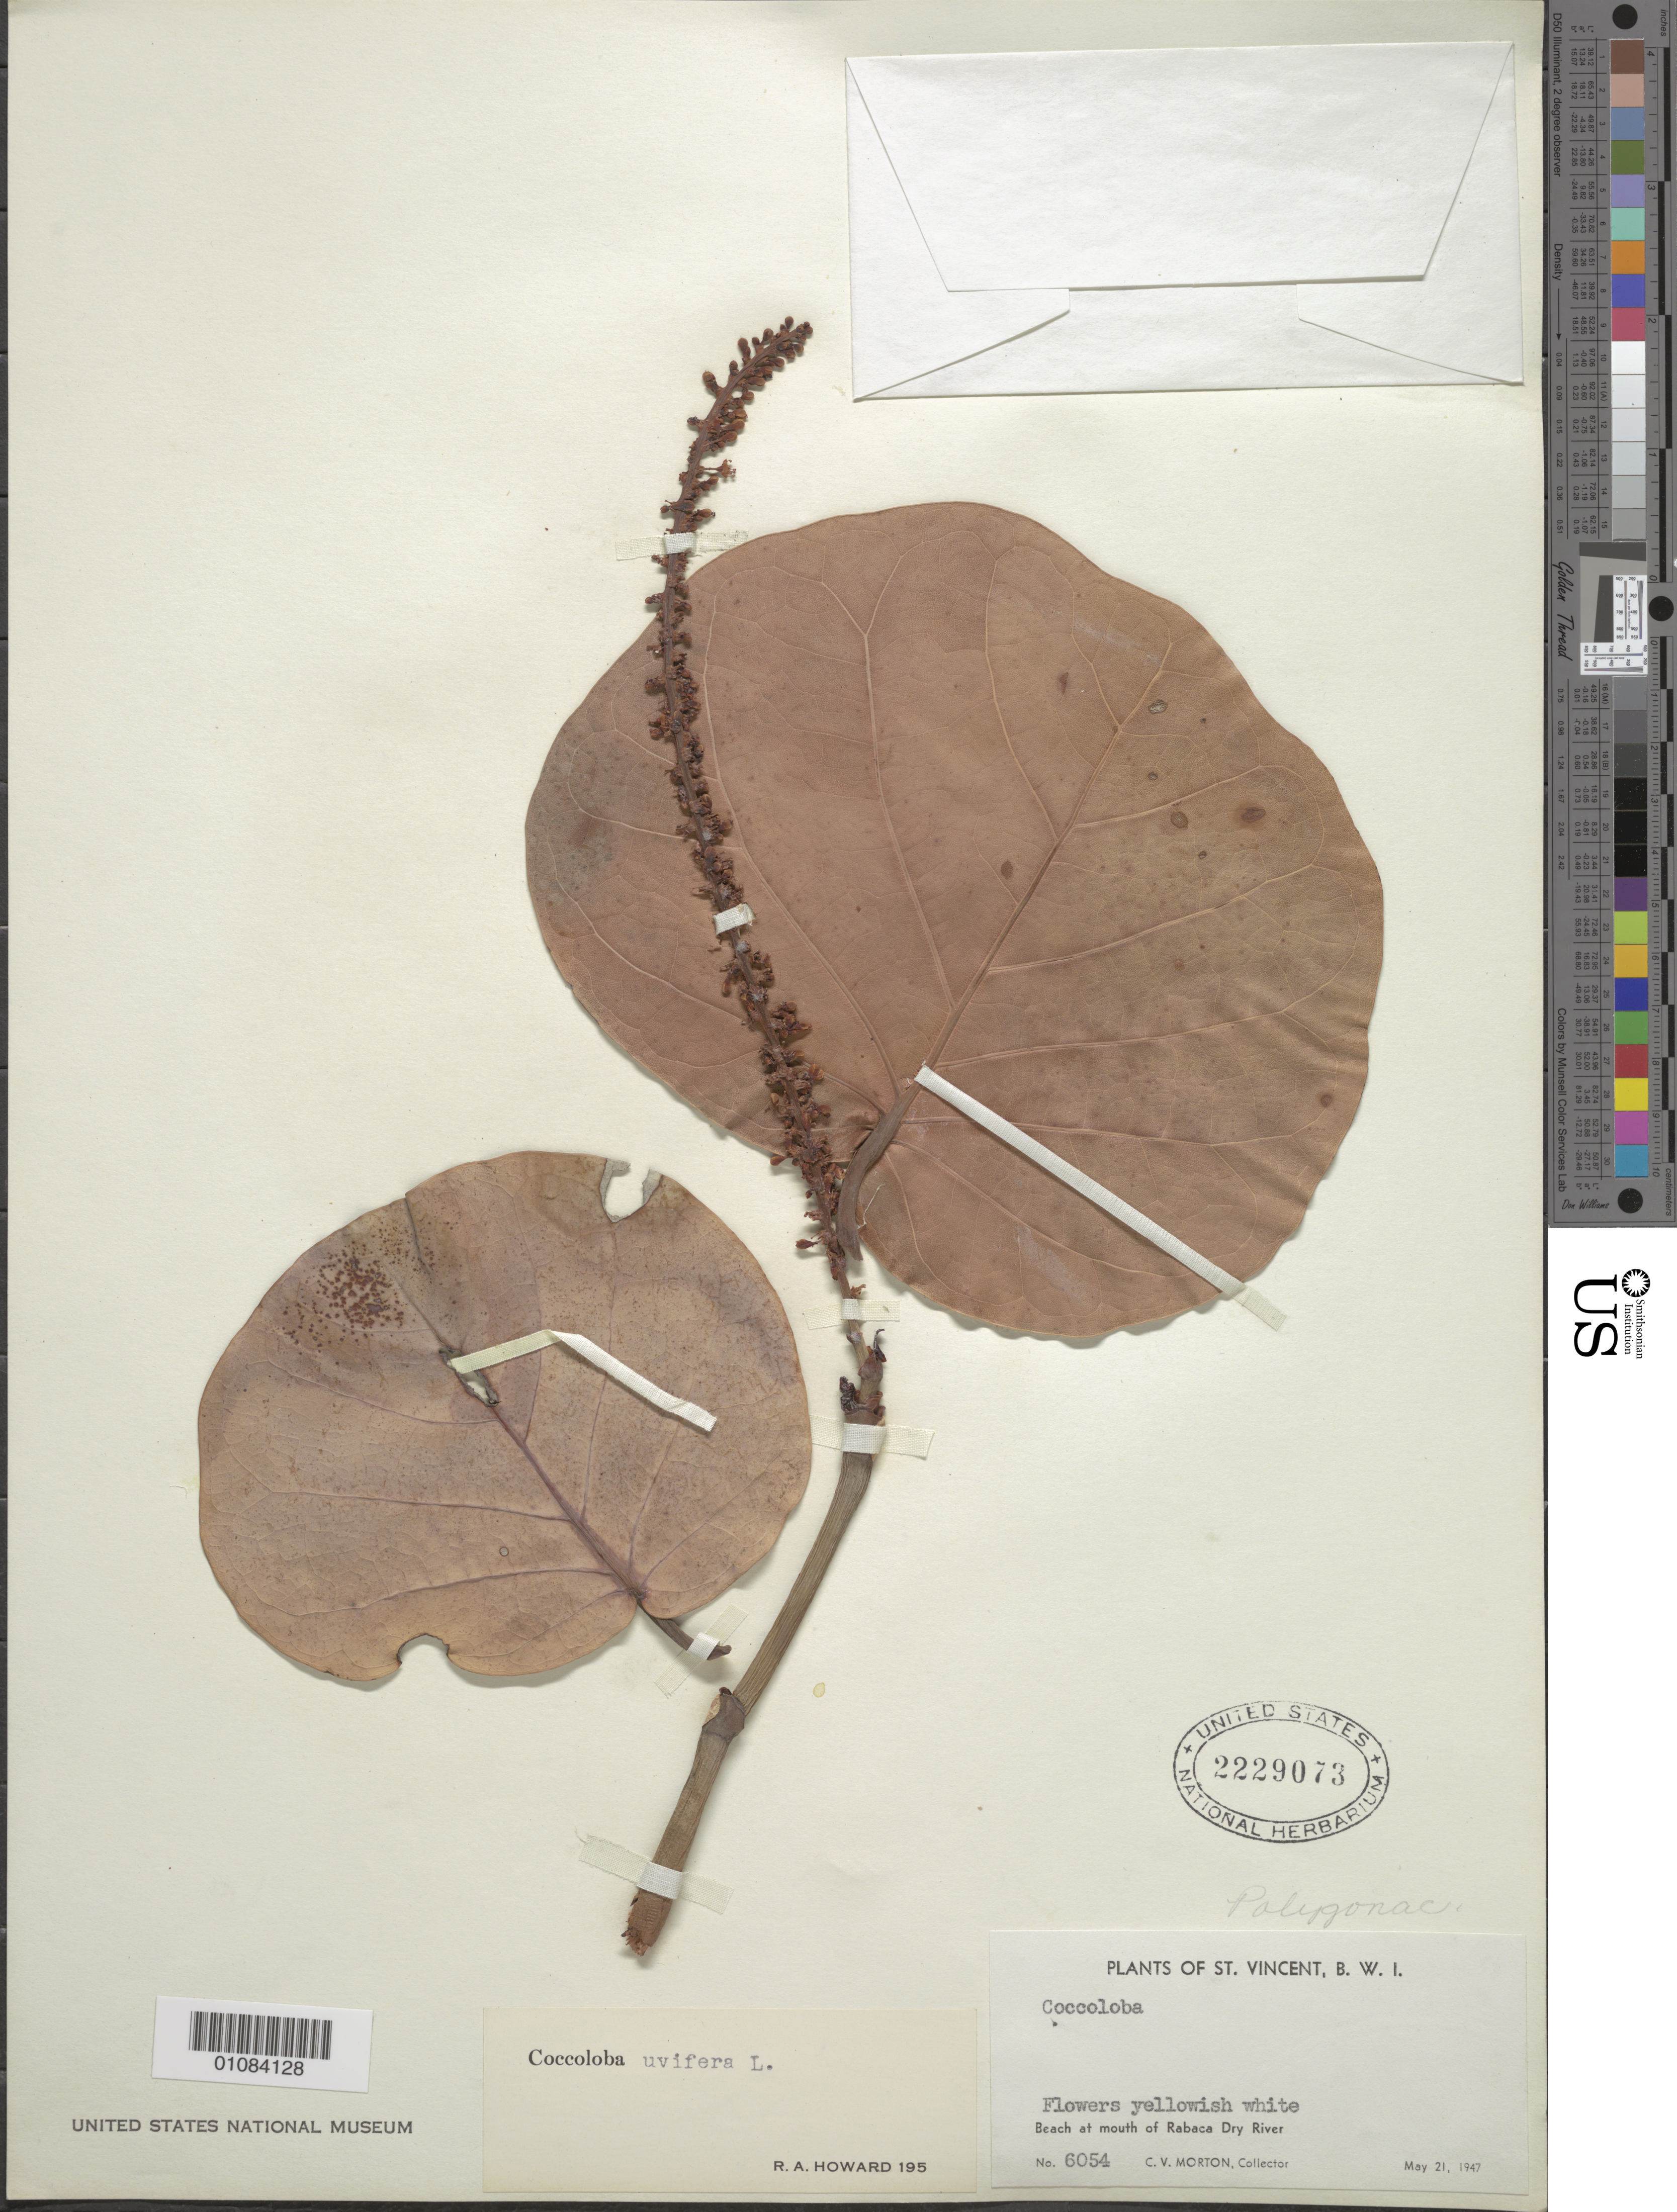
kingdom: Plantae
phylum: Tracheophyta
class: Magnoliopsida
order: Caryophyllales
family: Polygonaceae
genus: Coccoloba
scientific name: Coccoloba uvifera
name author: L.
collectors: C. V. Morton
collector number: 6054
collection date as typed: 21 May 1947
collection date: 1947-05-21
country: St. Vincent - Grenadines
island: St. Vincent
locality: At mouth of Rabaca Dry River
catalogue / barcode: US 2229073